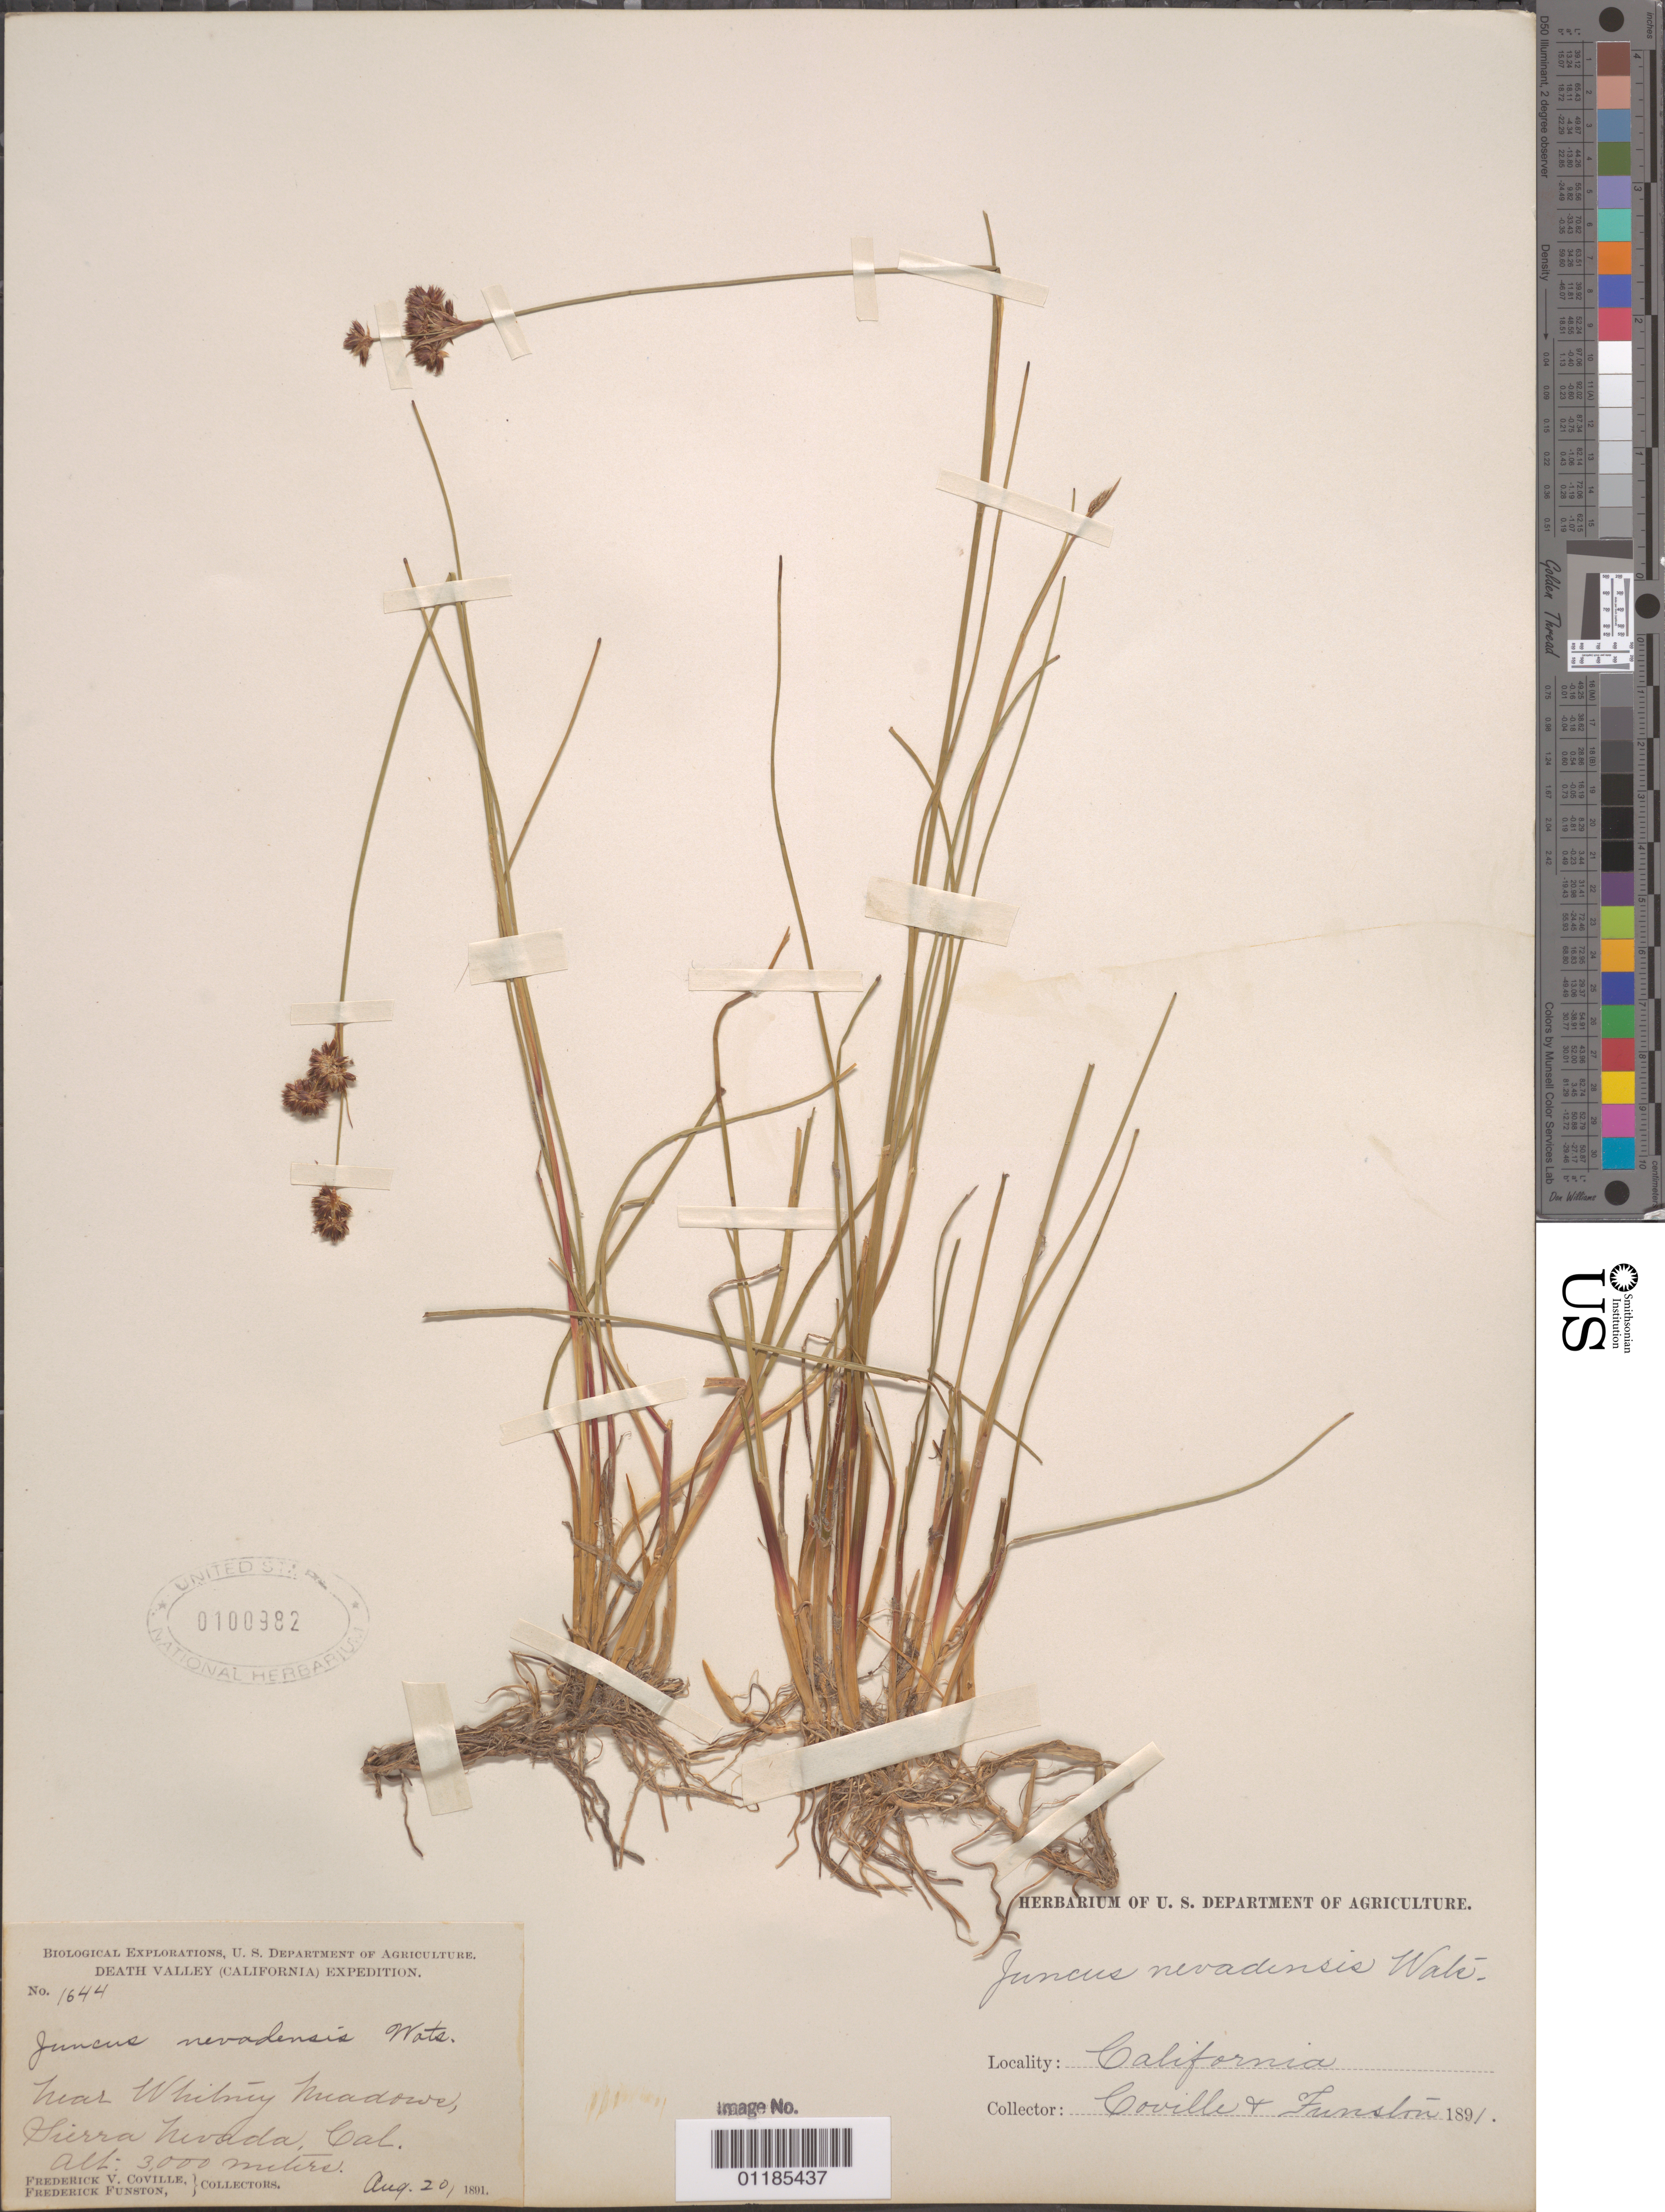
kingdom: Plantae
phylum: Tracheophyta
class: Liliopsida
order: Poales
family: Juncaceae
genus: Juncus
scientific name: Juncus nevadensis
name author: S. Watson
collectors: F. V. Coville & F. Funston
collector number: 1644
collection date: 1891-08-20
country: United States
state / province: California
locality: near Whitney Meadows, Sierra Nevada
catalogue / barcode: US 100982